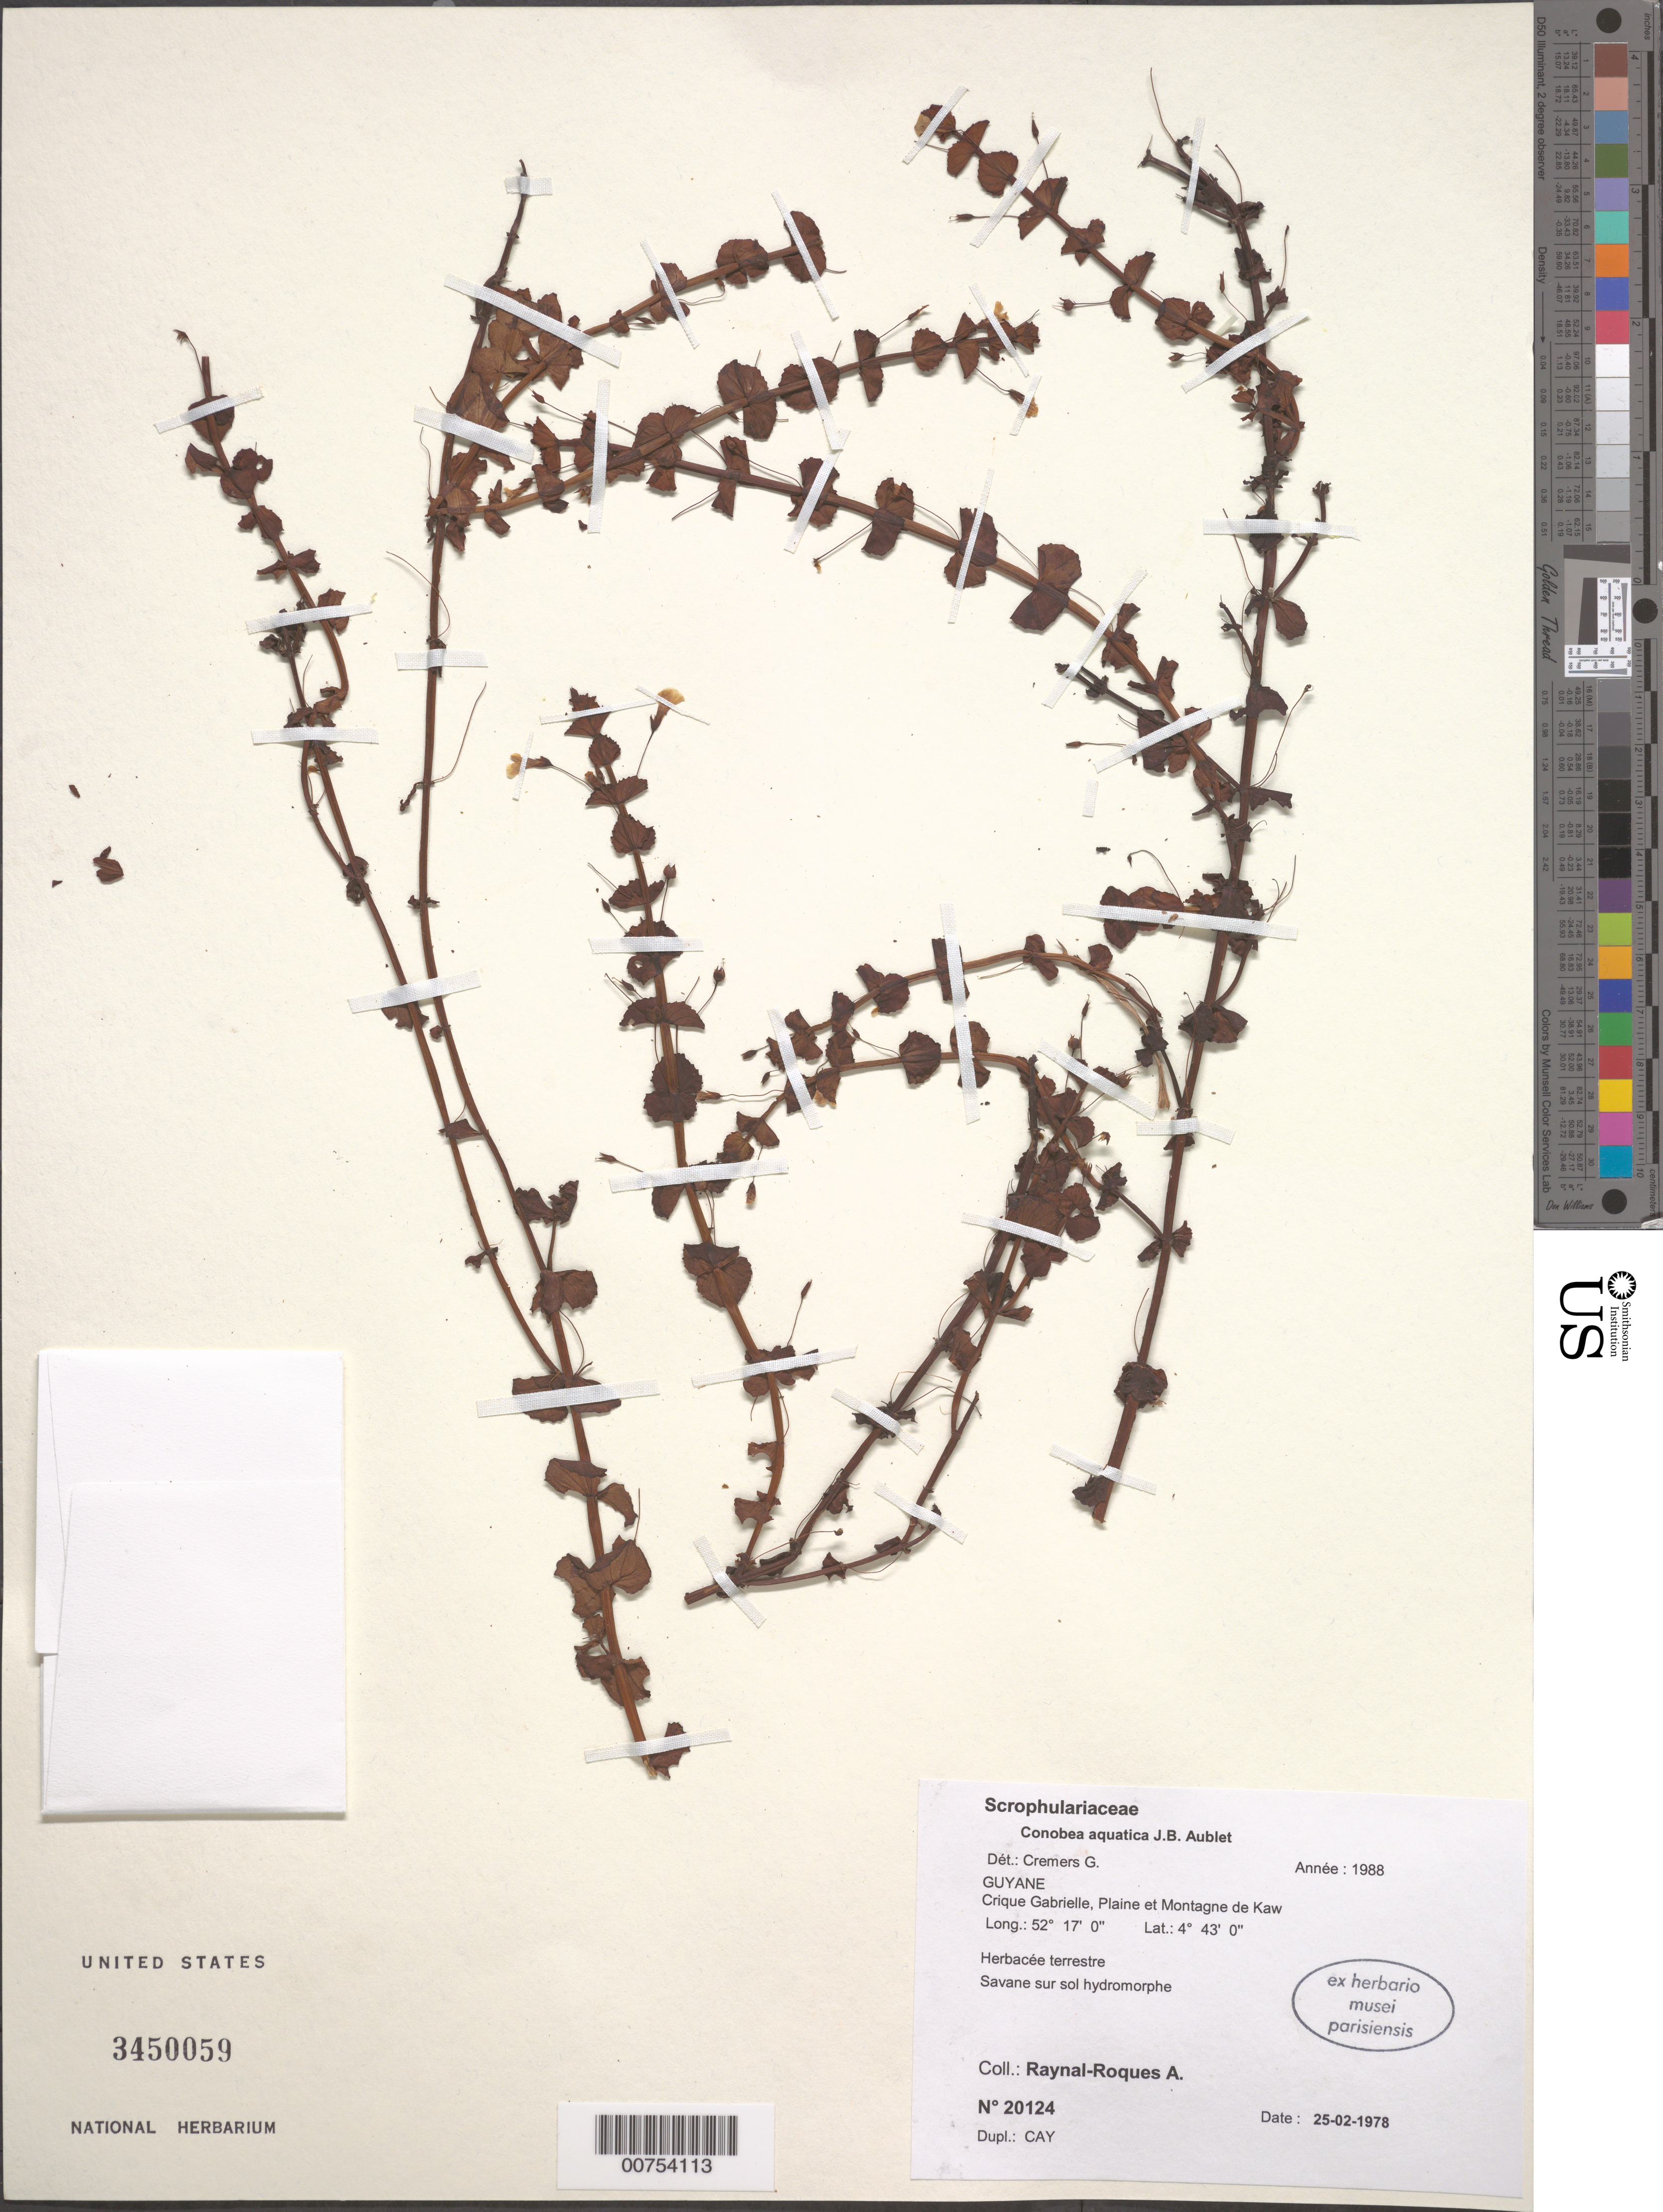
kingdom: Plantae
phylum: Tracheophyta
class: Magnoliopsida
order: Lamiales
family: Plantaginaceae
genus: Conobea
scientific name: Conobea aquatica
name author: Aubl.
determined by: Cremers, Georges A.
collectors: A. M. Raynal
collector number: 20124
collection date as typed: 25-Feb-78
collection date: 1978-02-25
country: French Guiana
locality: Crique Gabrielle, Plaine et Montagne de Kaw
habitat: Savane sur sol hydromorphe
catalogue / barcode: US 3450059